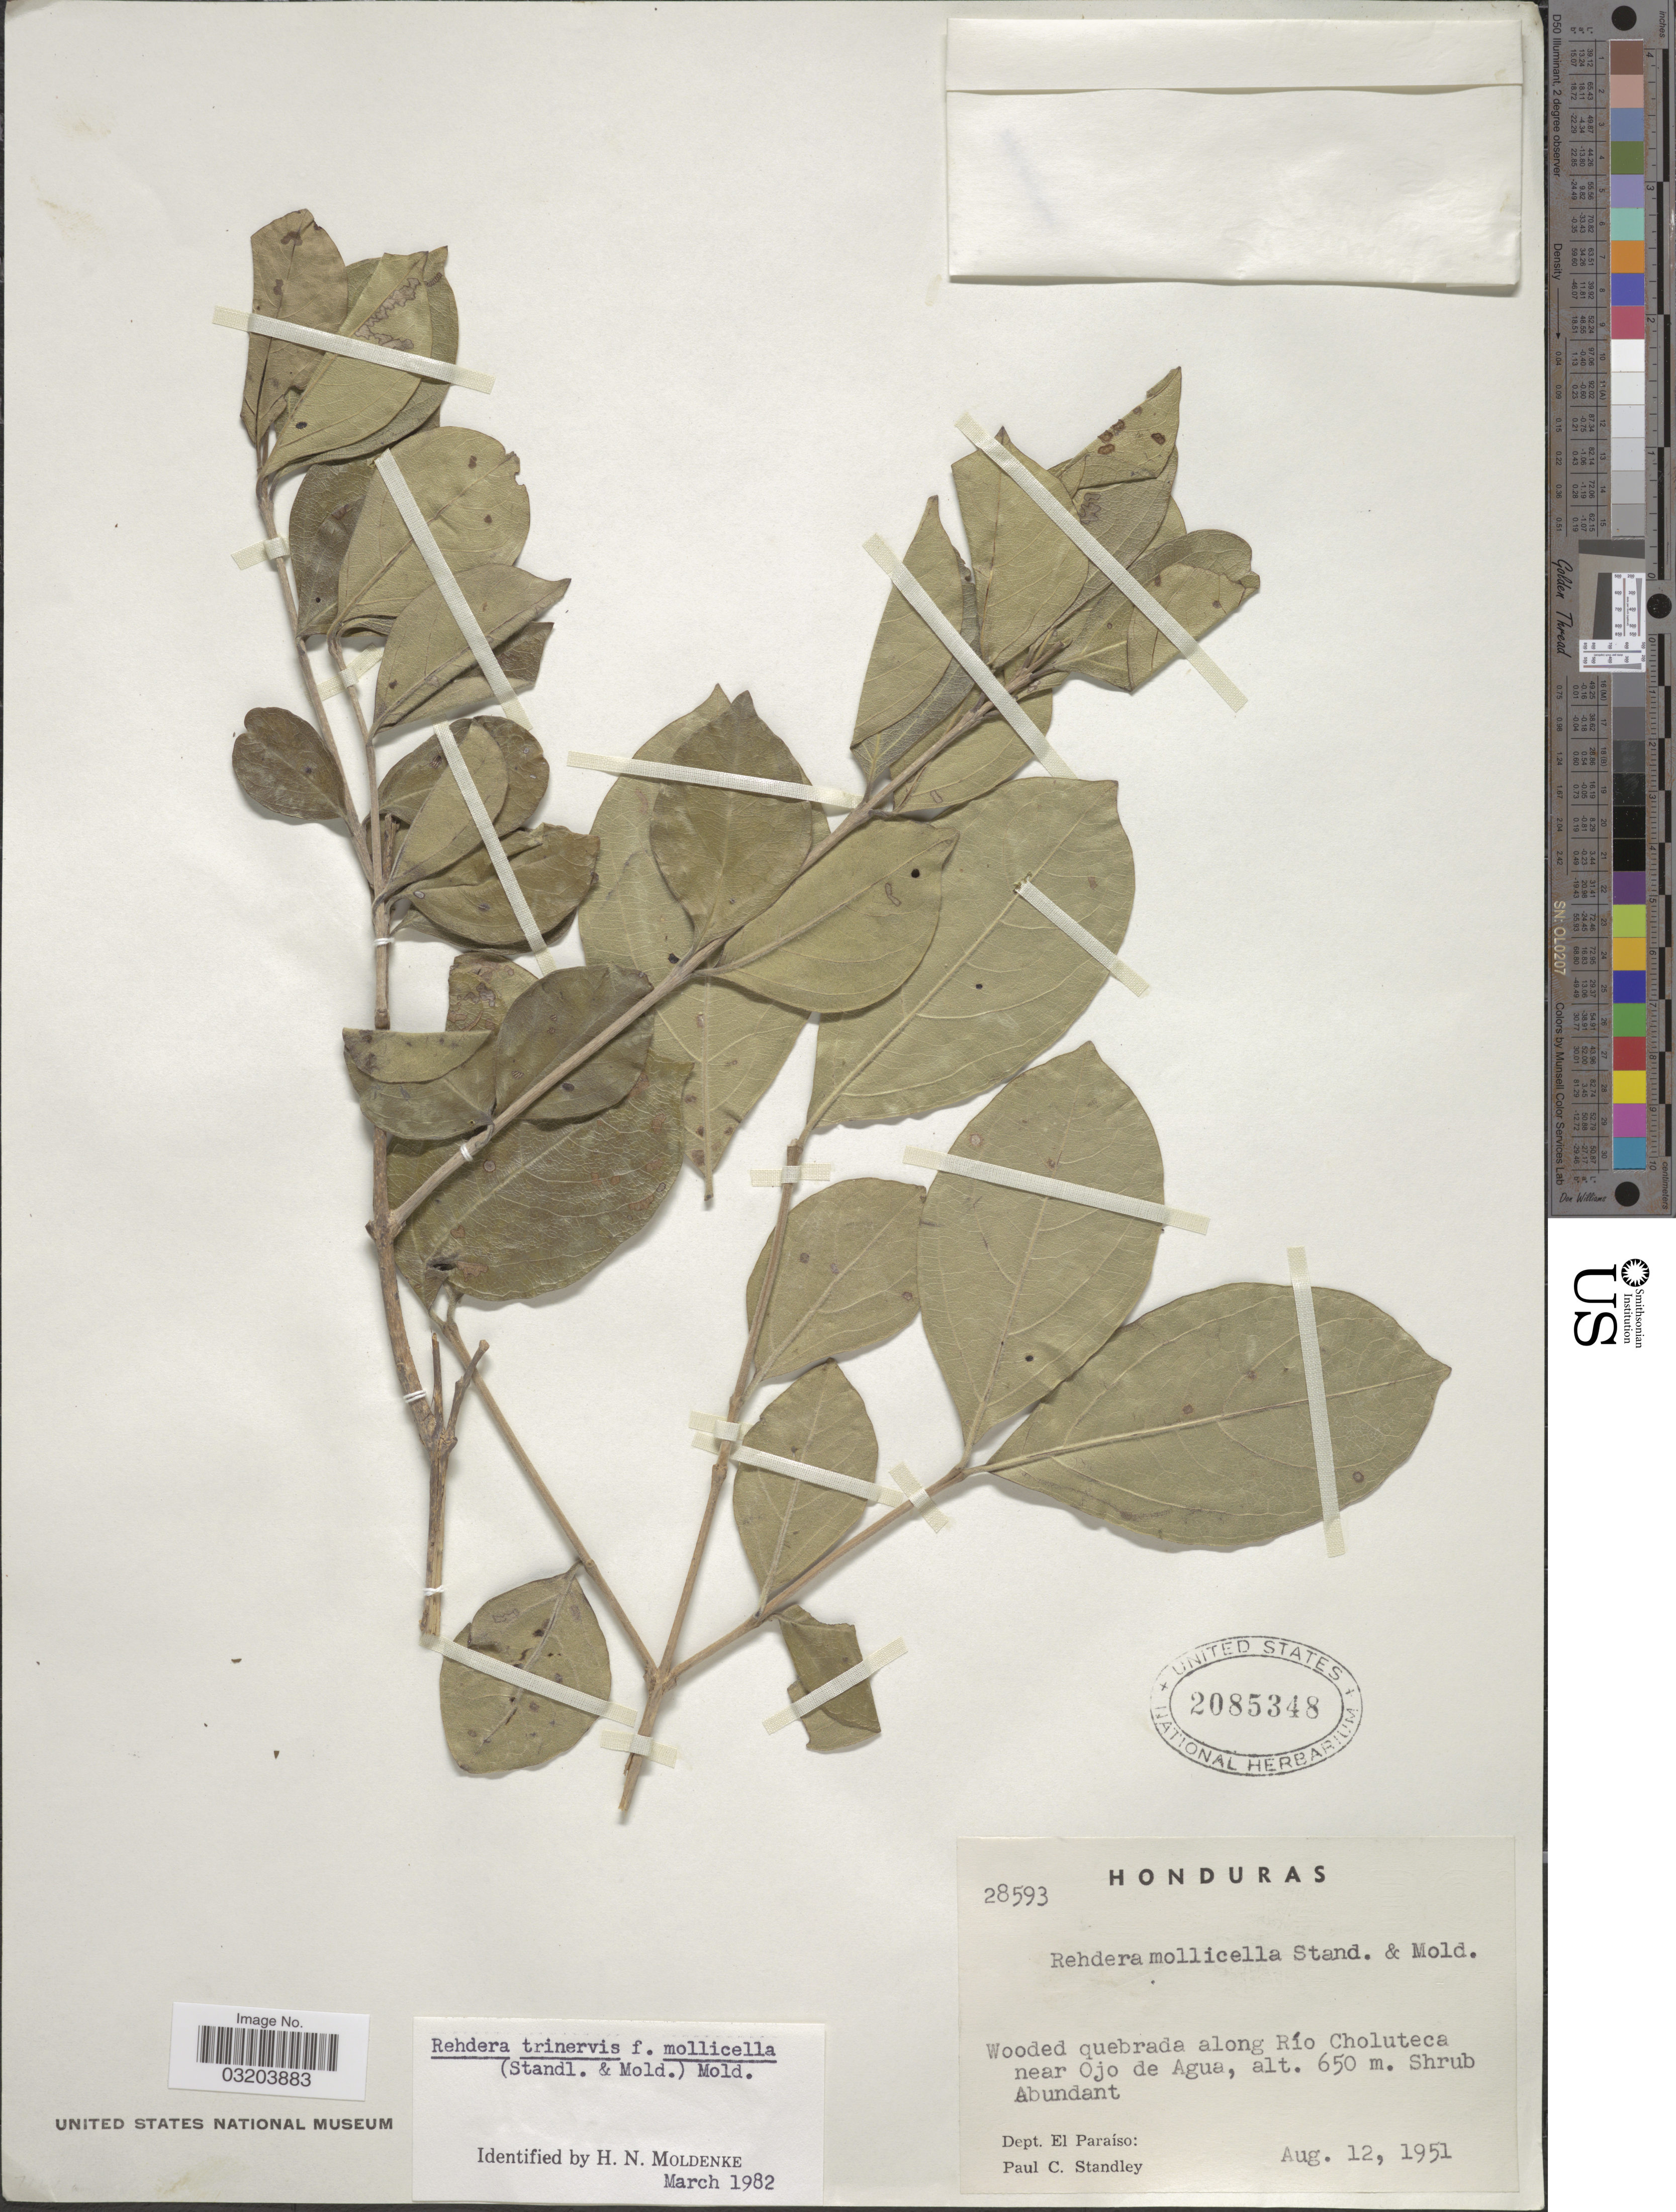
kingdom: Plantae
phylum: Tracheophyta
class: Magnoliopsida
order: Lamiales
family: Verbenaceae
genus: Rehdera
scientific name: Rehdera trinervis f. mollicella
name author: (Standl. & Moldenke) Moldenke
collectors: P. C. Standley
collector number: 28593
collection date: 1951-08-12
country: Honduras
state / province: El Paraíso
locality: Wooded quebrada along Río Choluteca near Ojo de Agua. Dept. El Paraíso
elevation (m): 650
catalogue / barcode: US 2085348